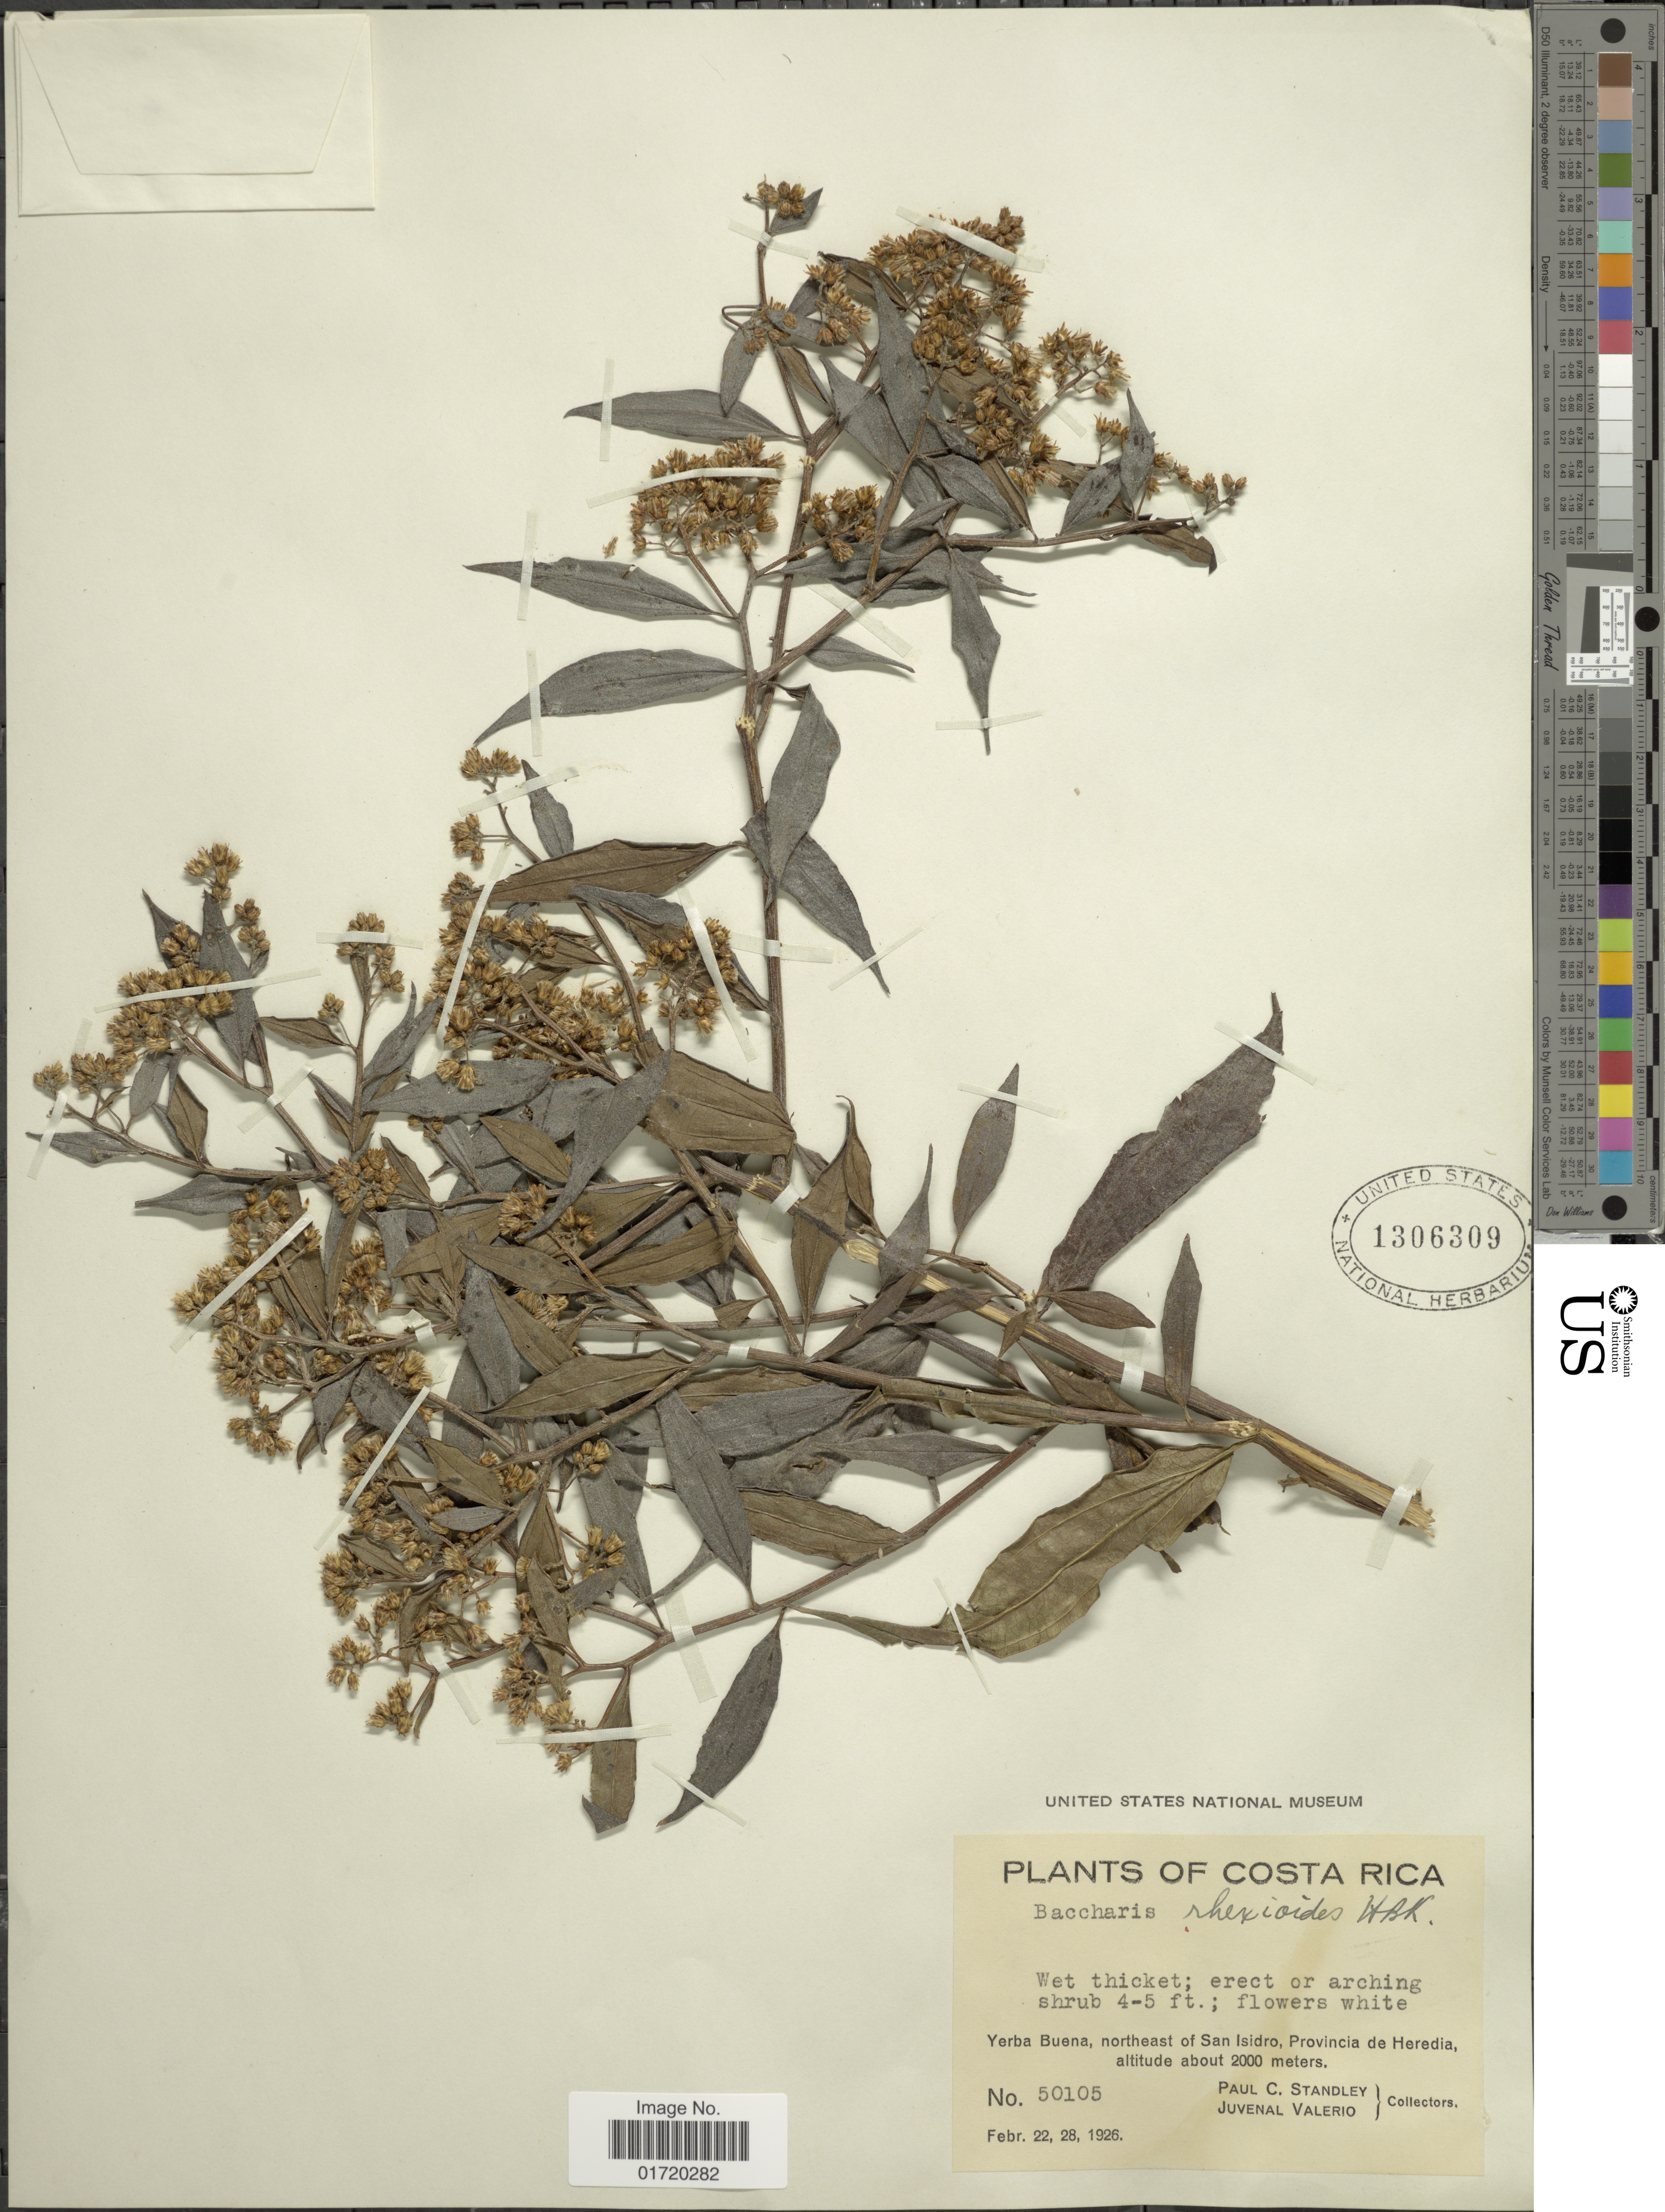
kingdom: Plantae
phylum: Tracheophyta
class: Magnoliopsida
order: Asterales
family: Asteraceae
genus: Baccharis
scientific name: Baccharis trinervis var. rhexioides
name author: (Kunth) Baker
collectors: P. C. Standley & J. Valerio R.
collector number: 50105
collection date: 1926-02-22/1926-02-28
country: Costa Rica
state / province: Heredia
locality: Yerba Buena, northeast of San Isidro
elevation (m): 2000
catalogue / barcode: US 1306309